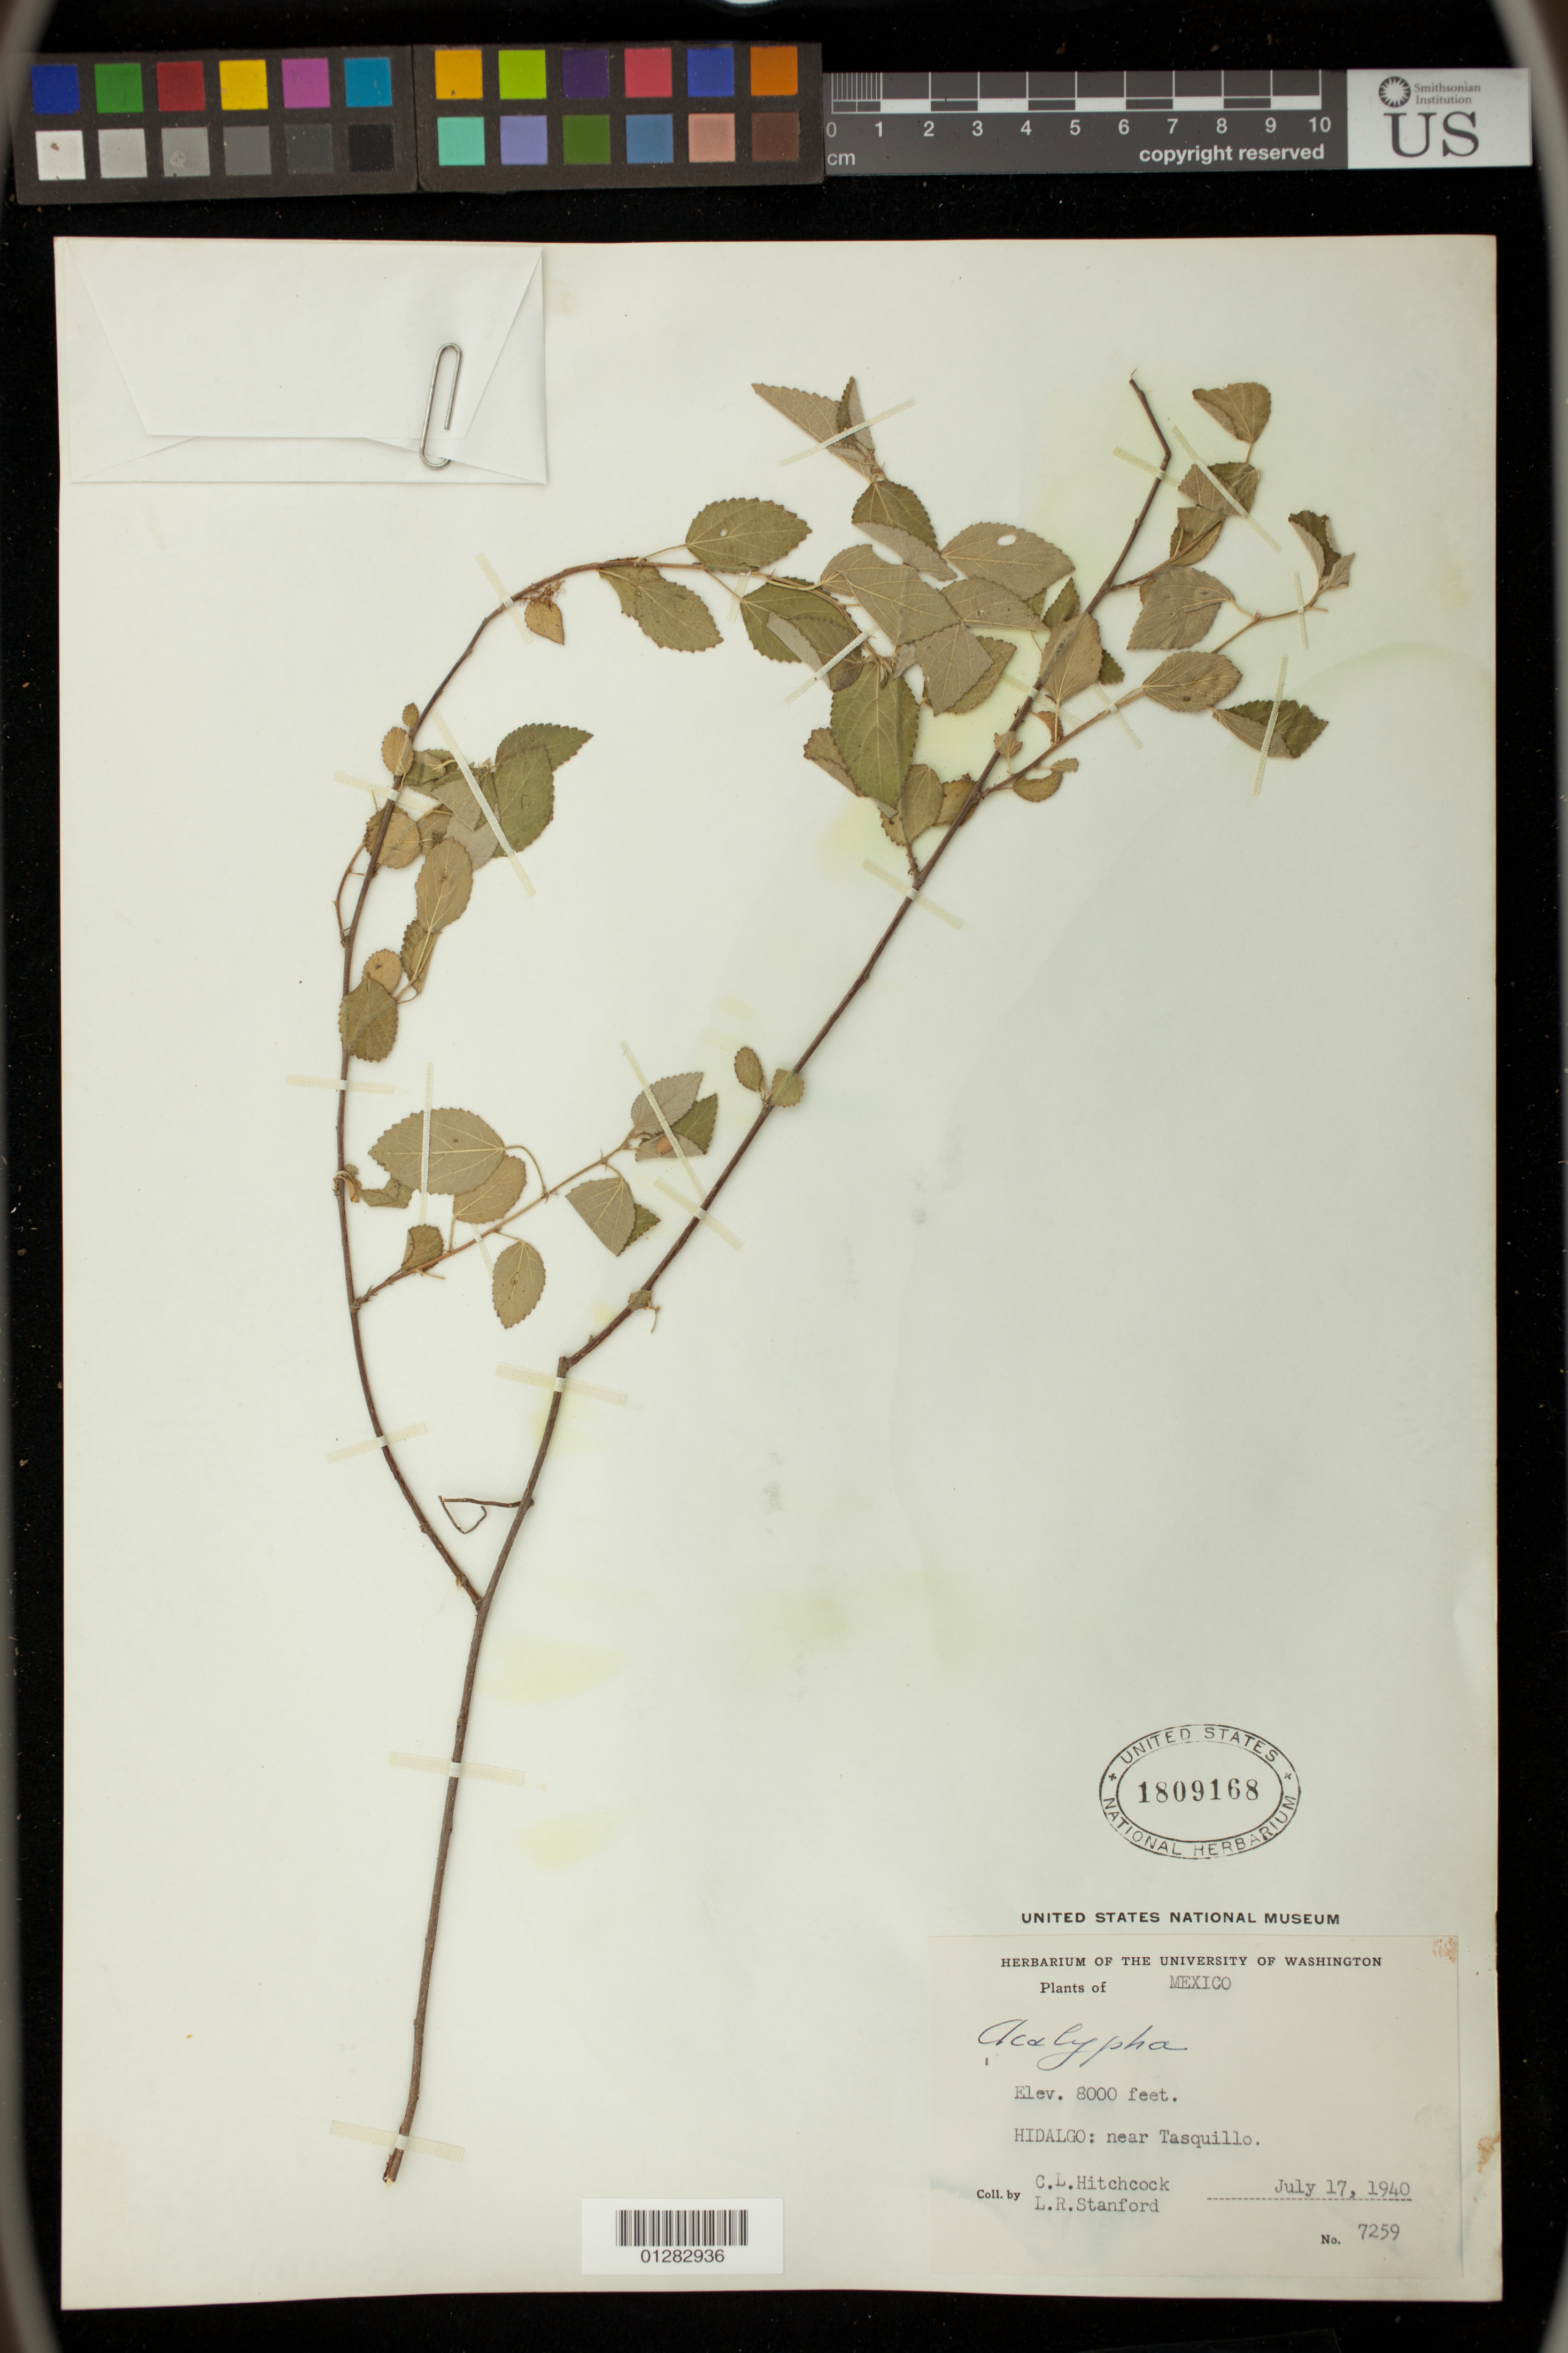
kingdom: Plantae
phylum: Tracheophyta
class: Magnoliopsida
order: Malpighiales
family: Euphorbiaceae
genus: Acalypha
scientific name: Acalypha sp.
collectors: C. L. Hitchcock & L. R. Stanford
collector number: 7259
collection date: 1940-07-17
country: Mexico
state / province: Hidalgo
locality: Near Tasquillo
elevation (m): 2438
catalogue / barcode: US 1809168